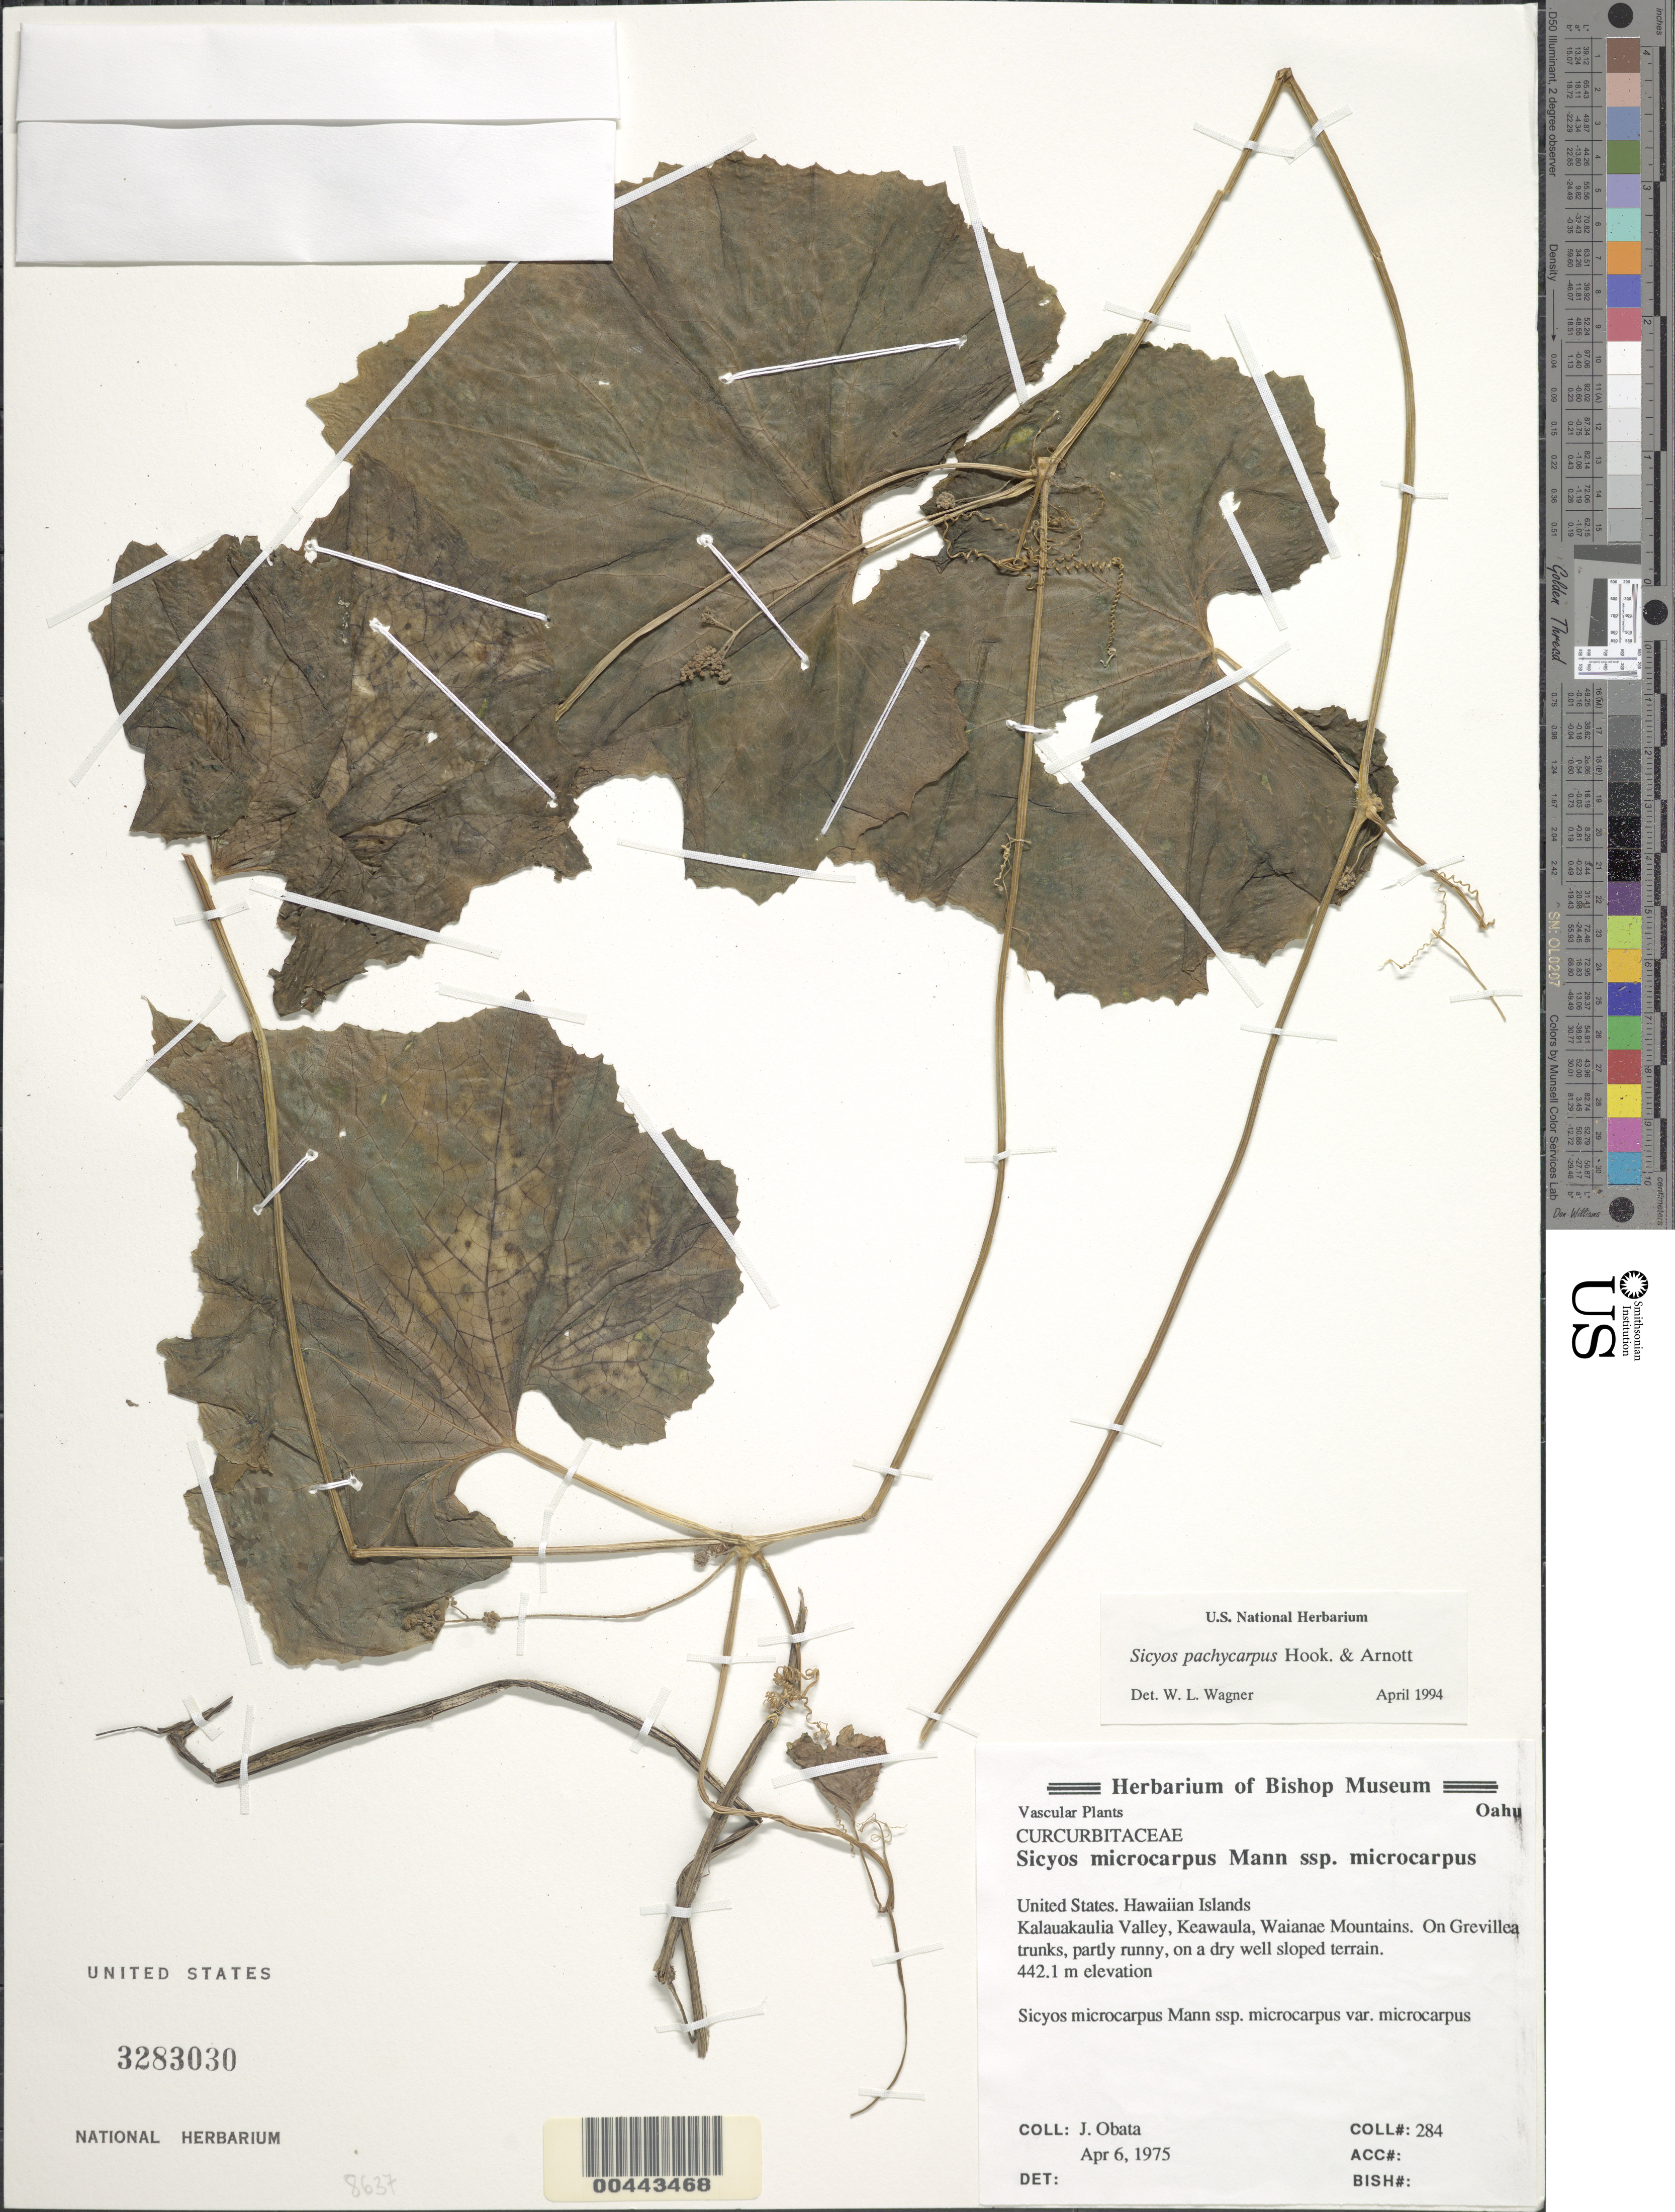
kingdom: Plantae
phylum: Tracheophyta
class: Magnoliopsida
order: Cucurbitales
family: Cucurbitaceae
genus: Sicyos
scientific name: Sicyos pachycarpus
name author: Hook. & Arn.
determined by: Wagner, W. L., (BOT), Smithsonian Institution - National Museum of Natural History (UNITED STATES)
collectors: J. Obata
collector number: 284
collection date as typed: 6 Apr 1975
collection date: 1975-04-06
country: United States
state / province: Hawaii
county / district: Honolulu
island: Oahu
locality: Kalauakaulia Valley, Keawaula, Waianae Mountains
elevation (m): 442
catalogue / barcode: US 3283030